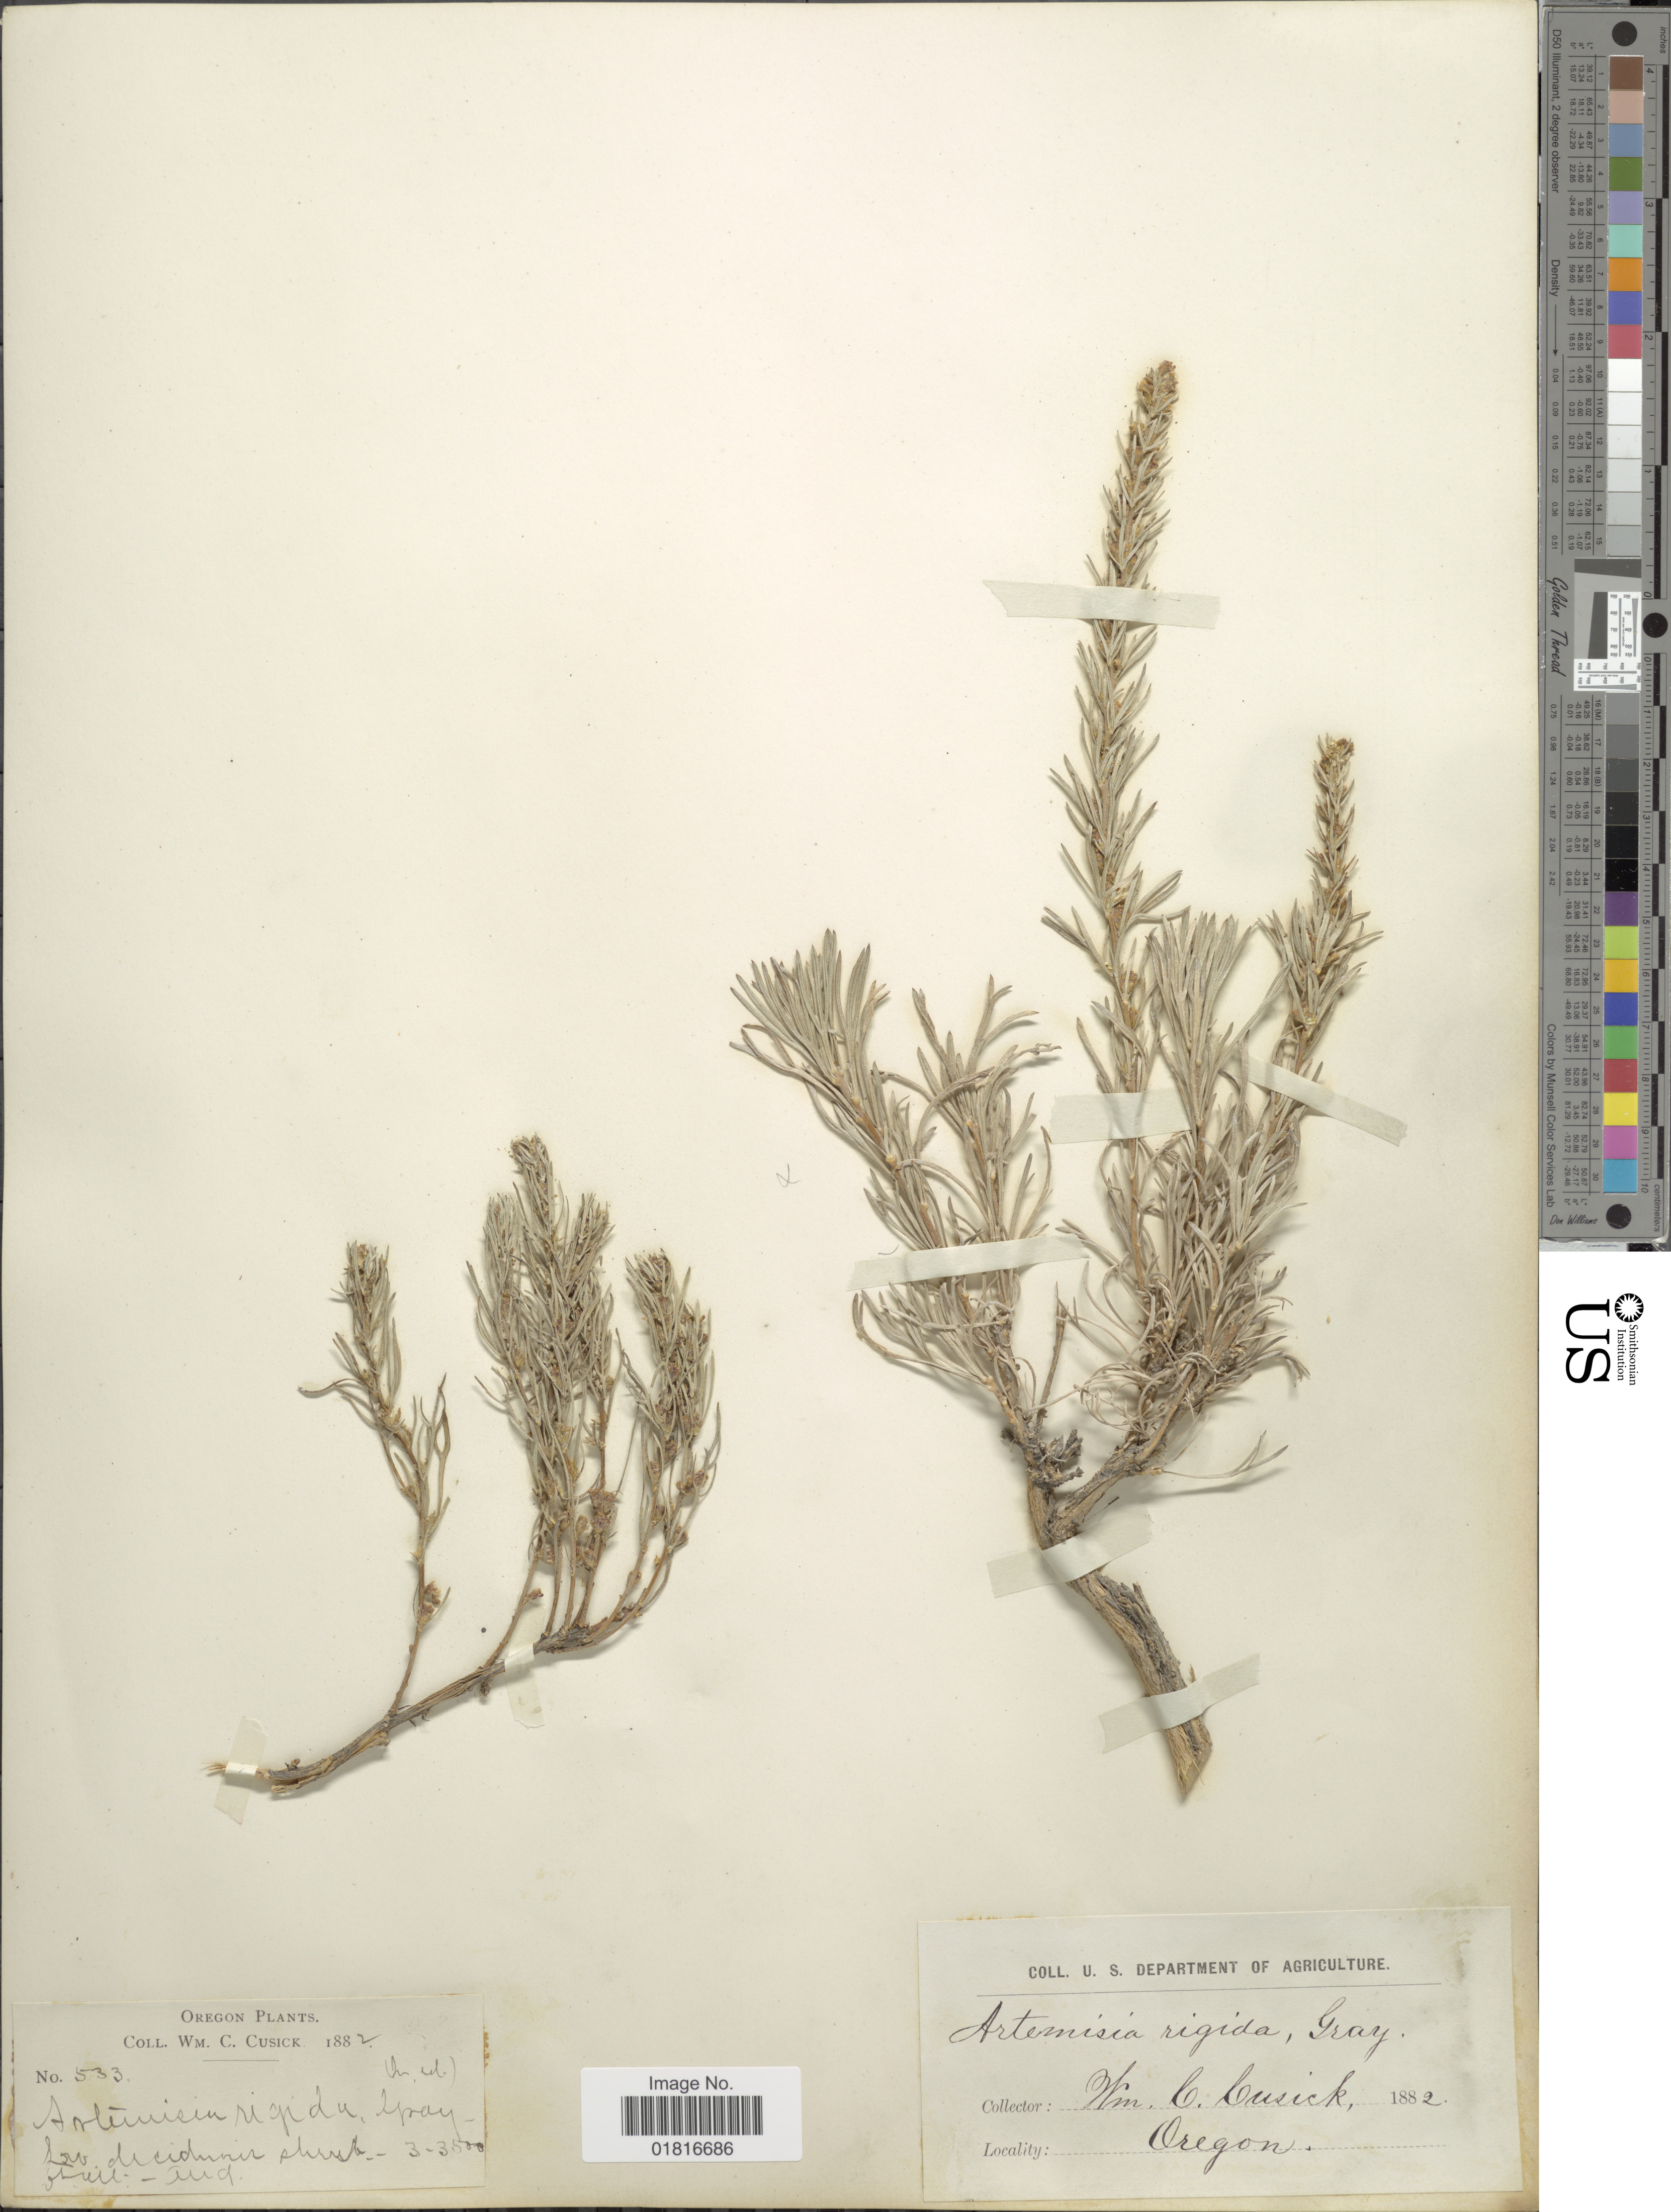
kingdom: Plantae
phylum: Tracheophyta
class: Magnoliopsida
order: Asterales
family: Asteraceae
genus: Artemisia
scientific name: Artemisia rigida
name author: (Nutt.) A. Gray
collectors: W. C. Cusick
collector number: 533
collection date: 1833-08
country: United States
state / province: Oregon